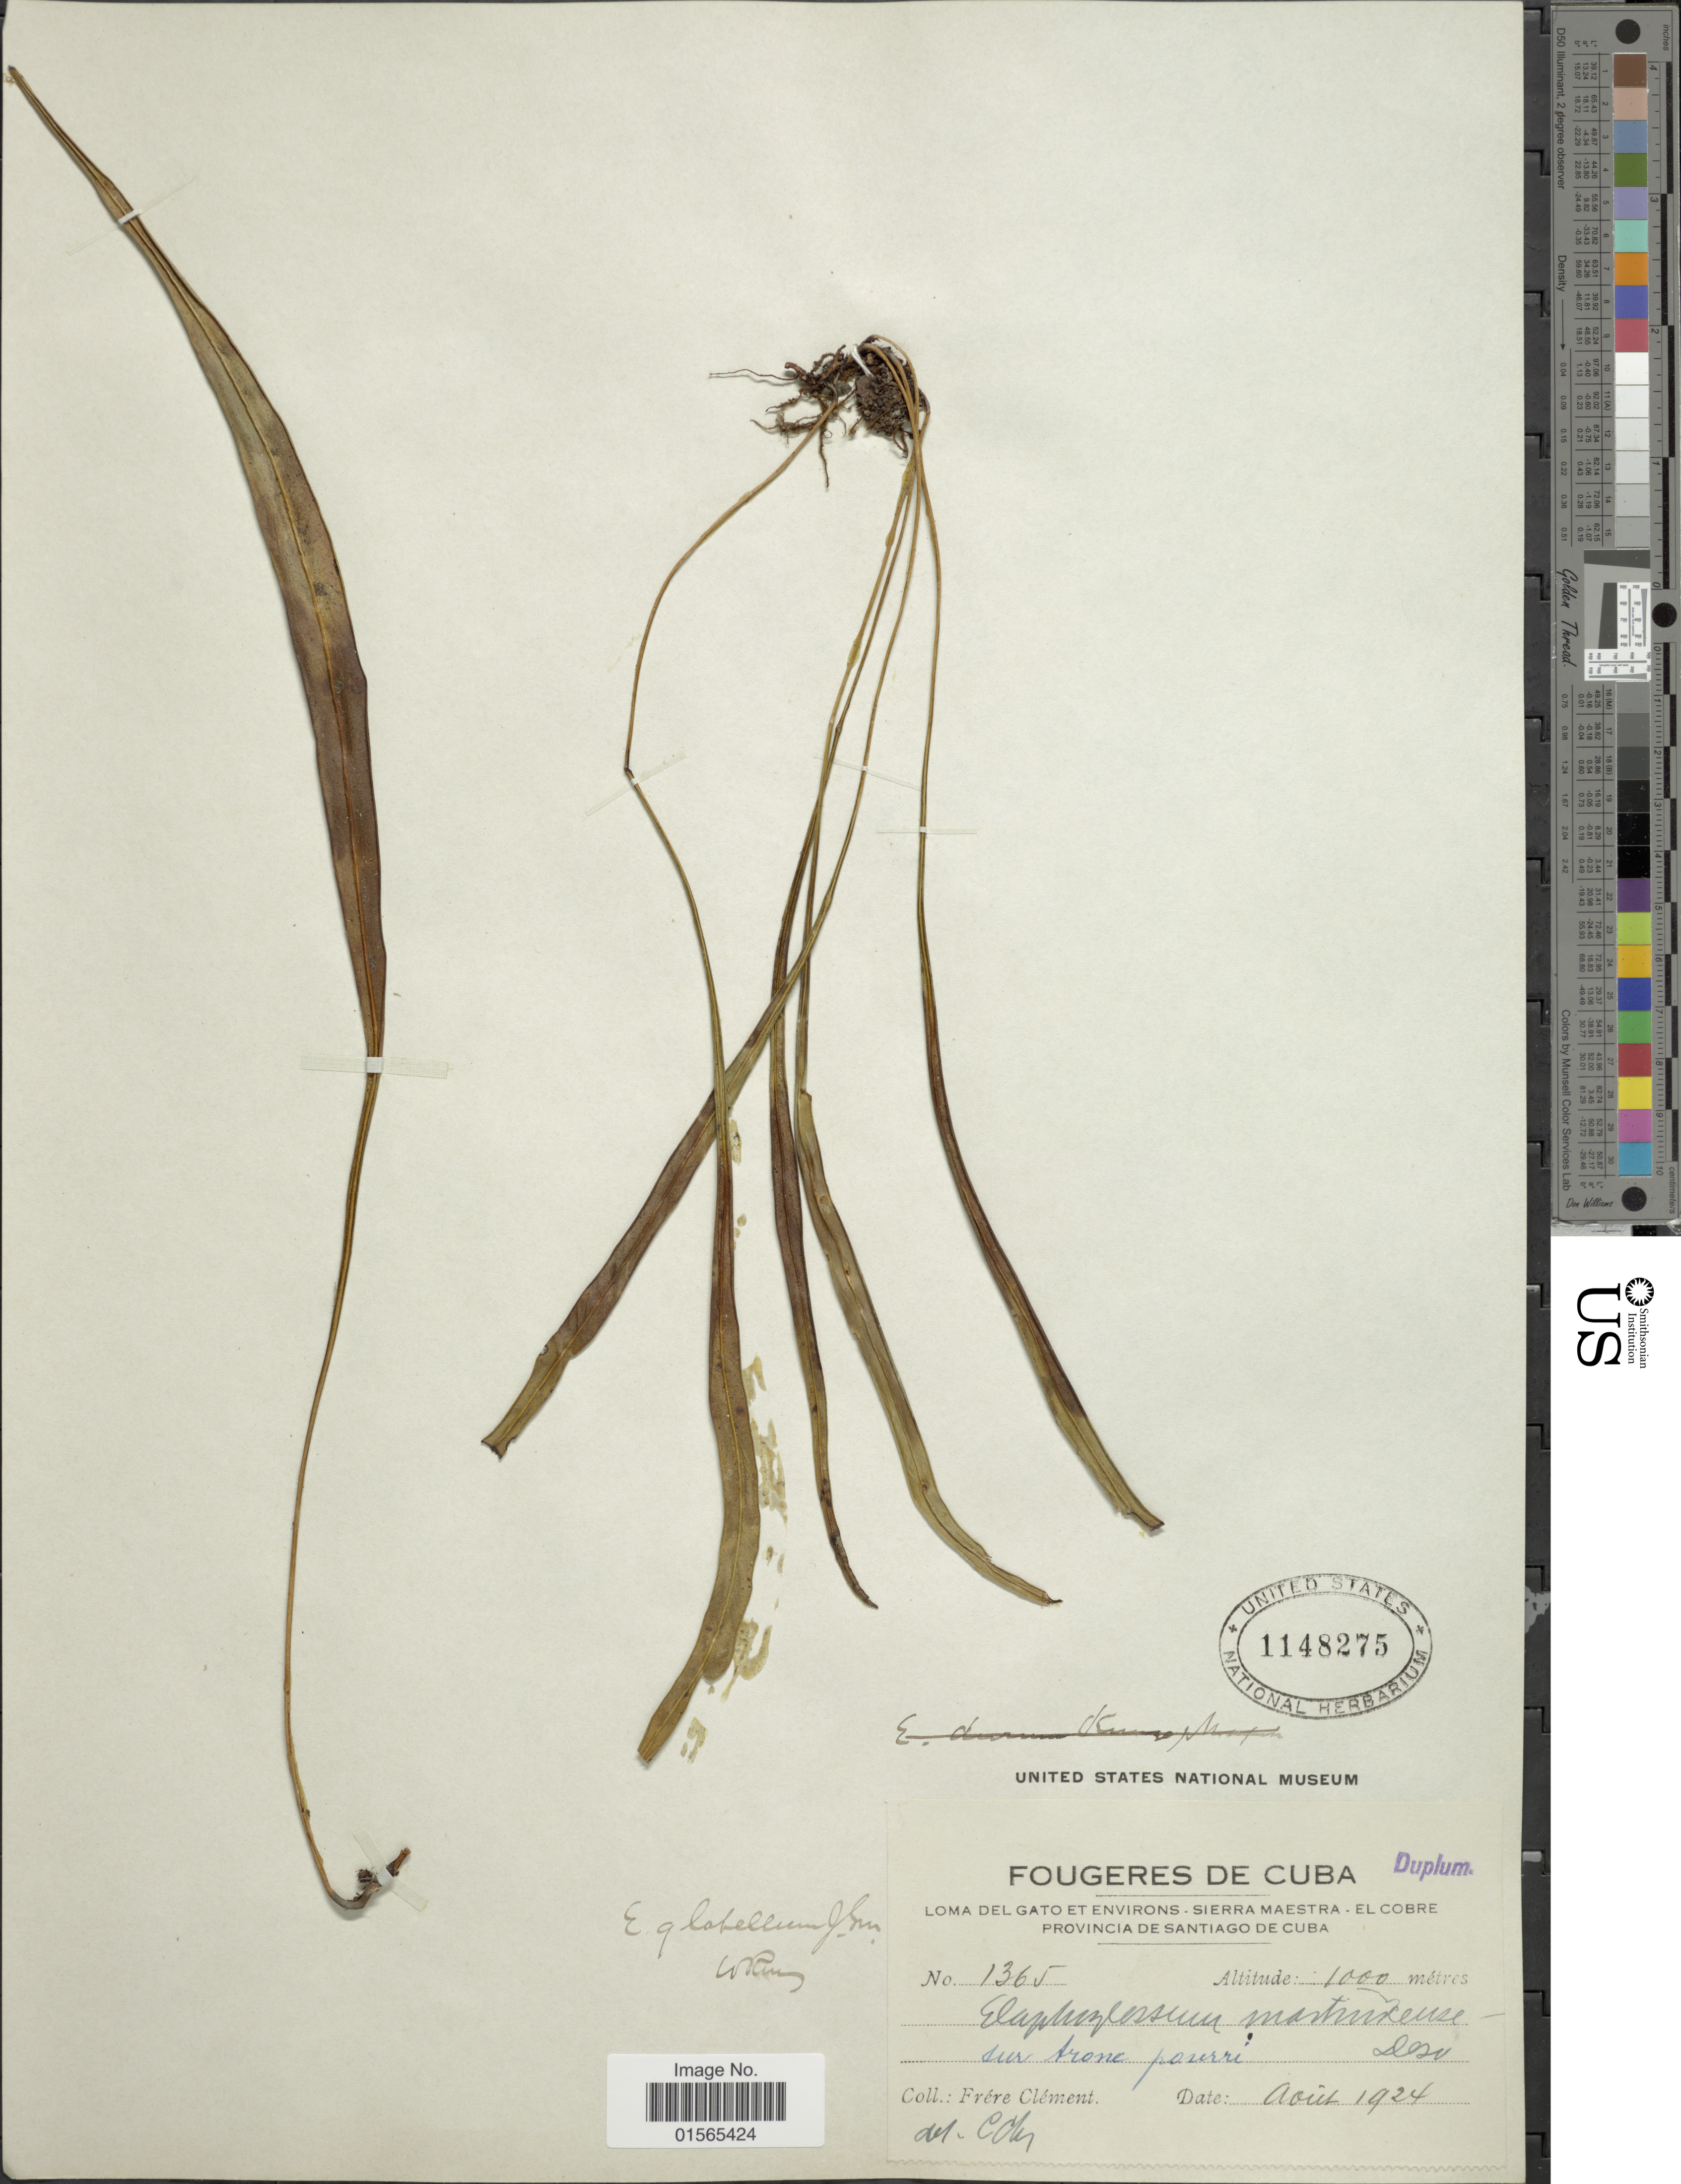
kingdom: Plantae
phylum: Tracheophyta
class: Polypodiopsida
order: Polypodiales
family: Dryopteridaceae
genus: Elaphoglossum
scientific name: Elaphoglossum glabellum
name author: J. Sm.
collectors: B. Clement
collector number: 1365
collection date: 1924-10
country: Cuba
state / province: Santiago de Cuba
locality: Loma del Gato et Environs, Sierra Maestra, El Cobre, sur tronc pourri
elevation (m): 1000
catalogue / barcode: US 1148275